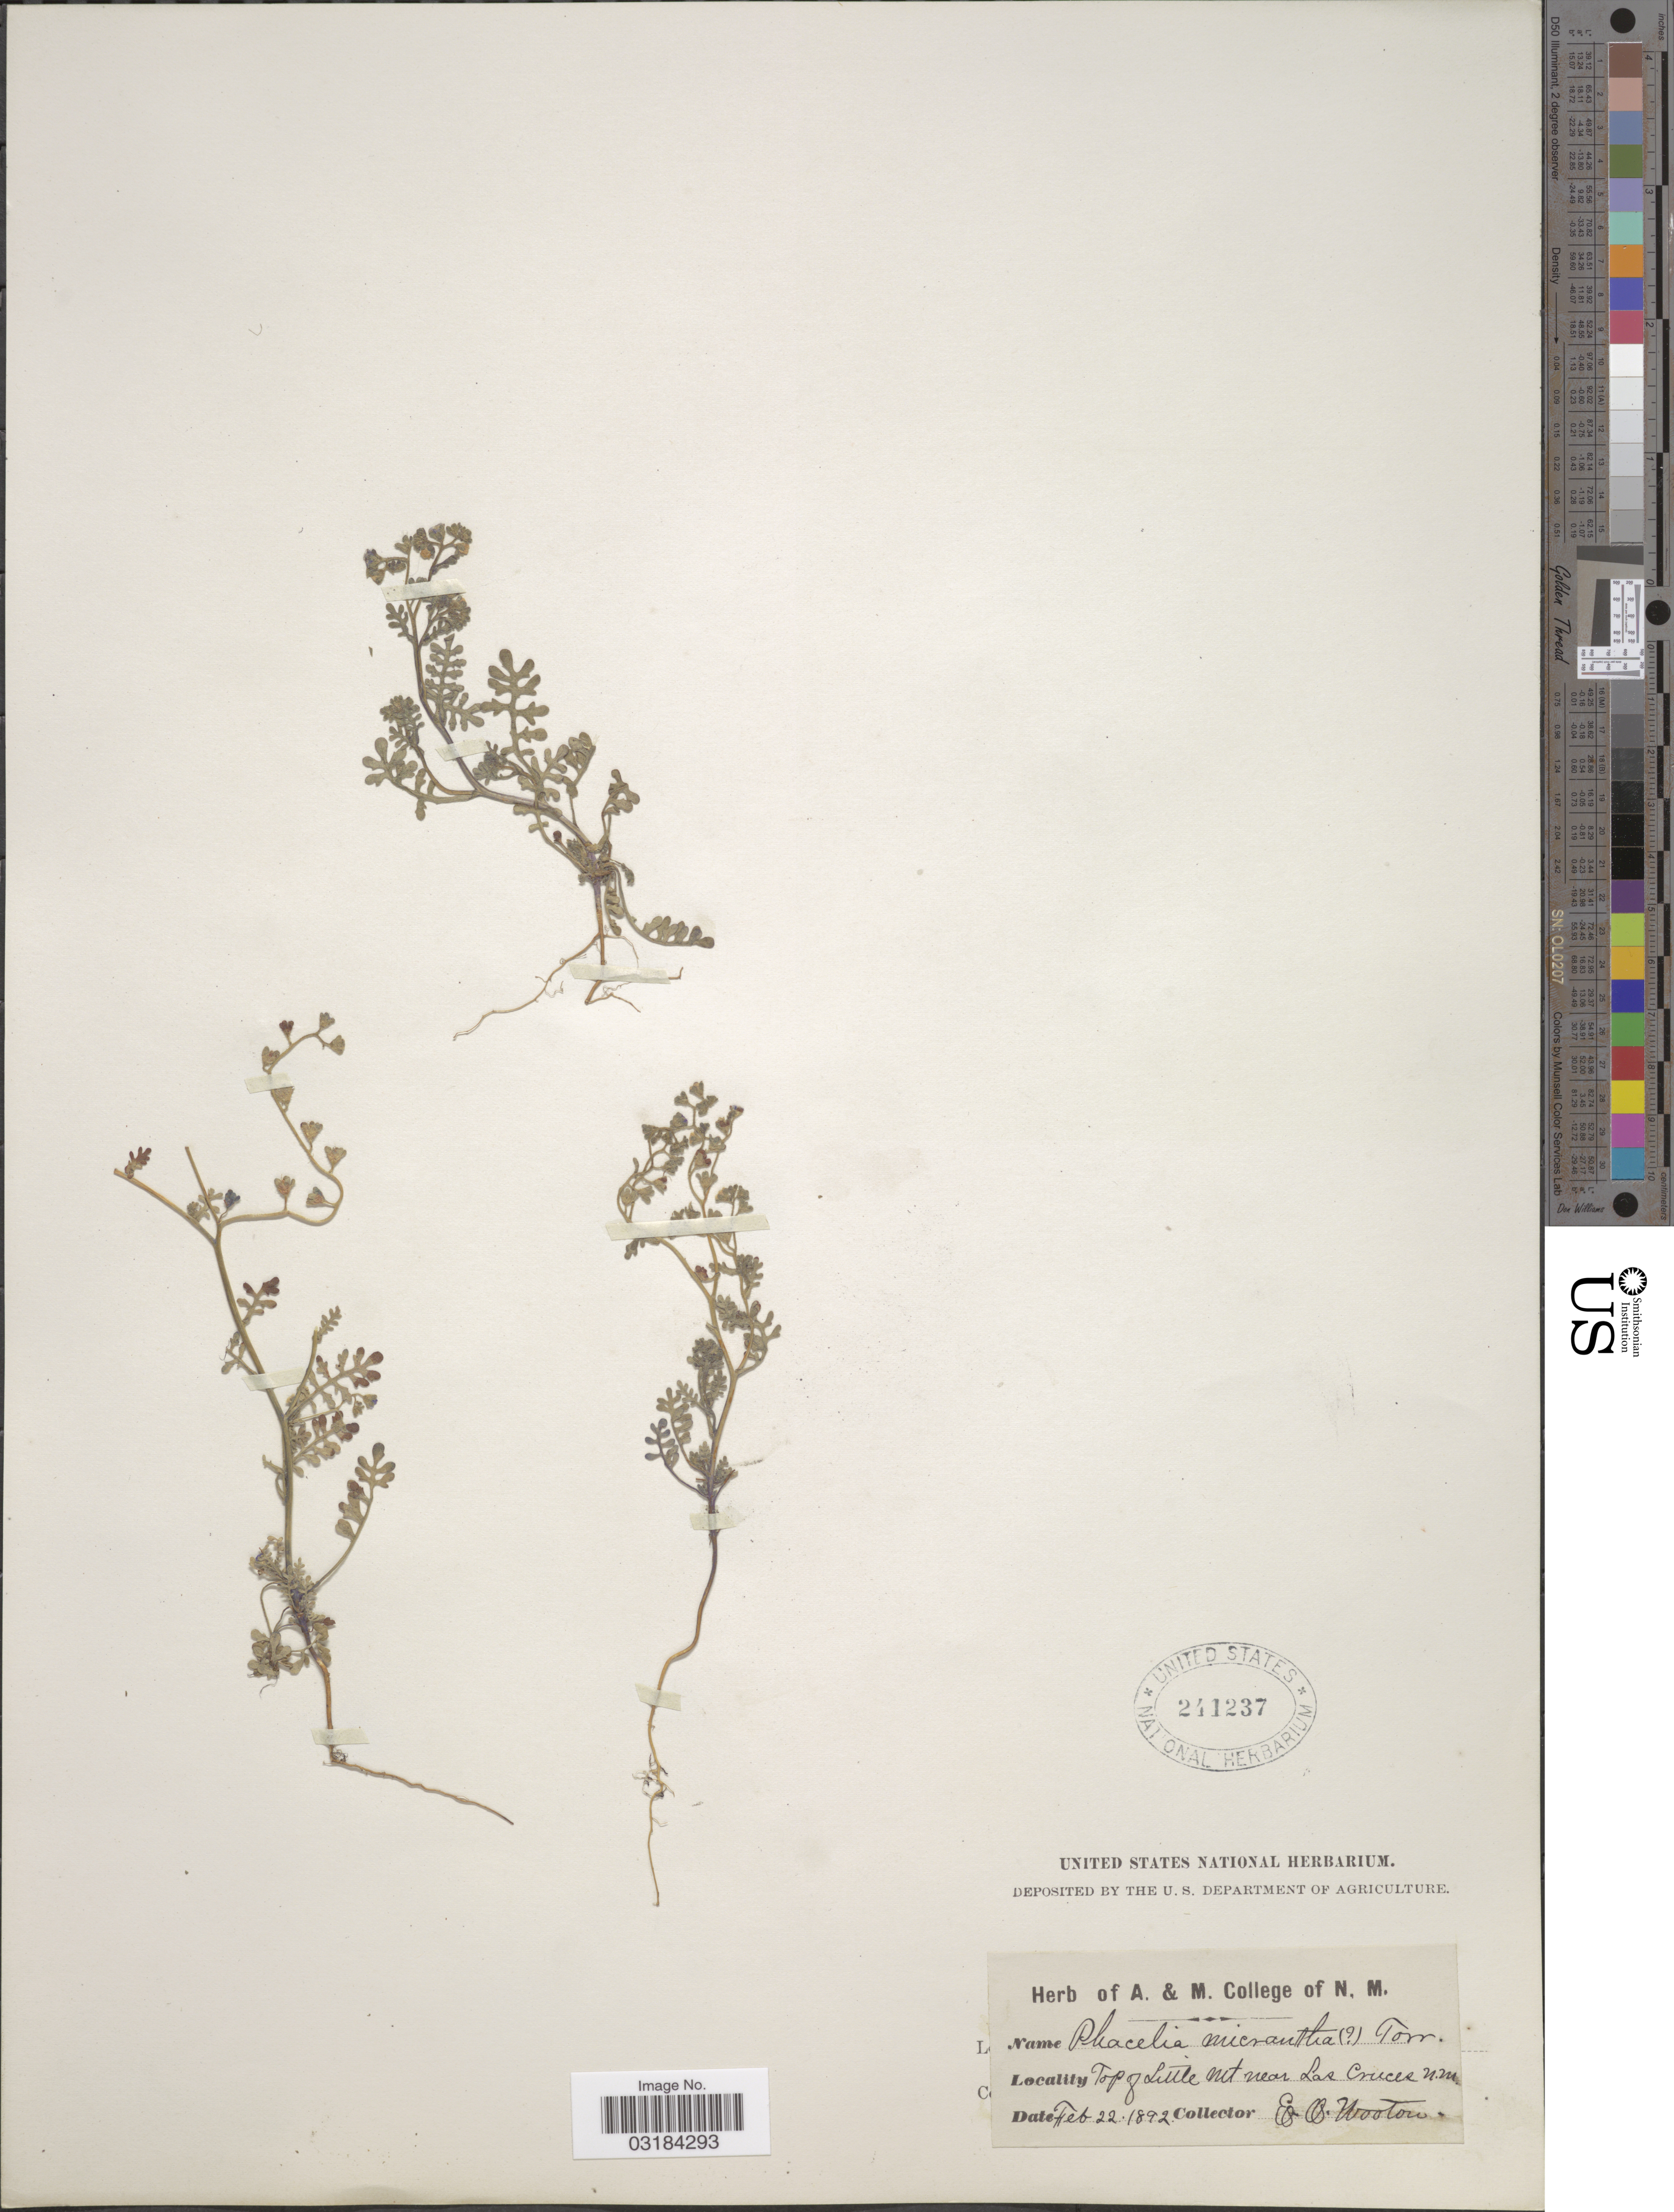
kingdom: Plantae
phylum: Tracheophyta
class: Magnoliopsida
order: Boraginales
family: Hydrophyllaceae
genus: Eucrypta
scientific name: Eucrypta micrantha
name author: (Torr.) A. Heller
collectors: E. O. Wooton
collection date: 1892-02-22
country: United States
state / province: New Mexico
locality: Top of Little Mt. near Las Cruces.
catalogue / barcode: US 241237